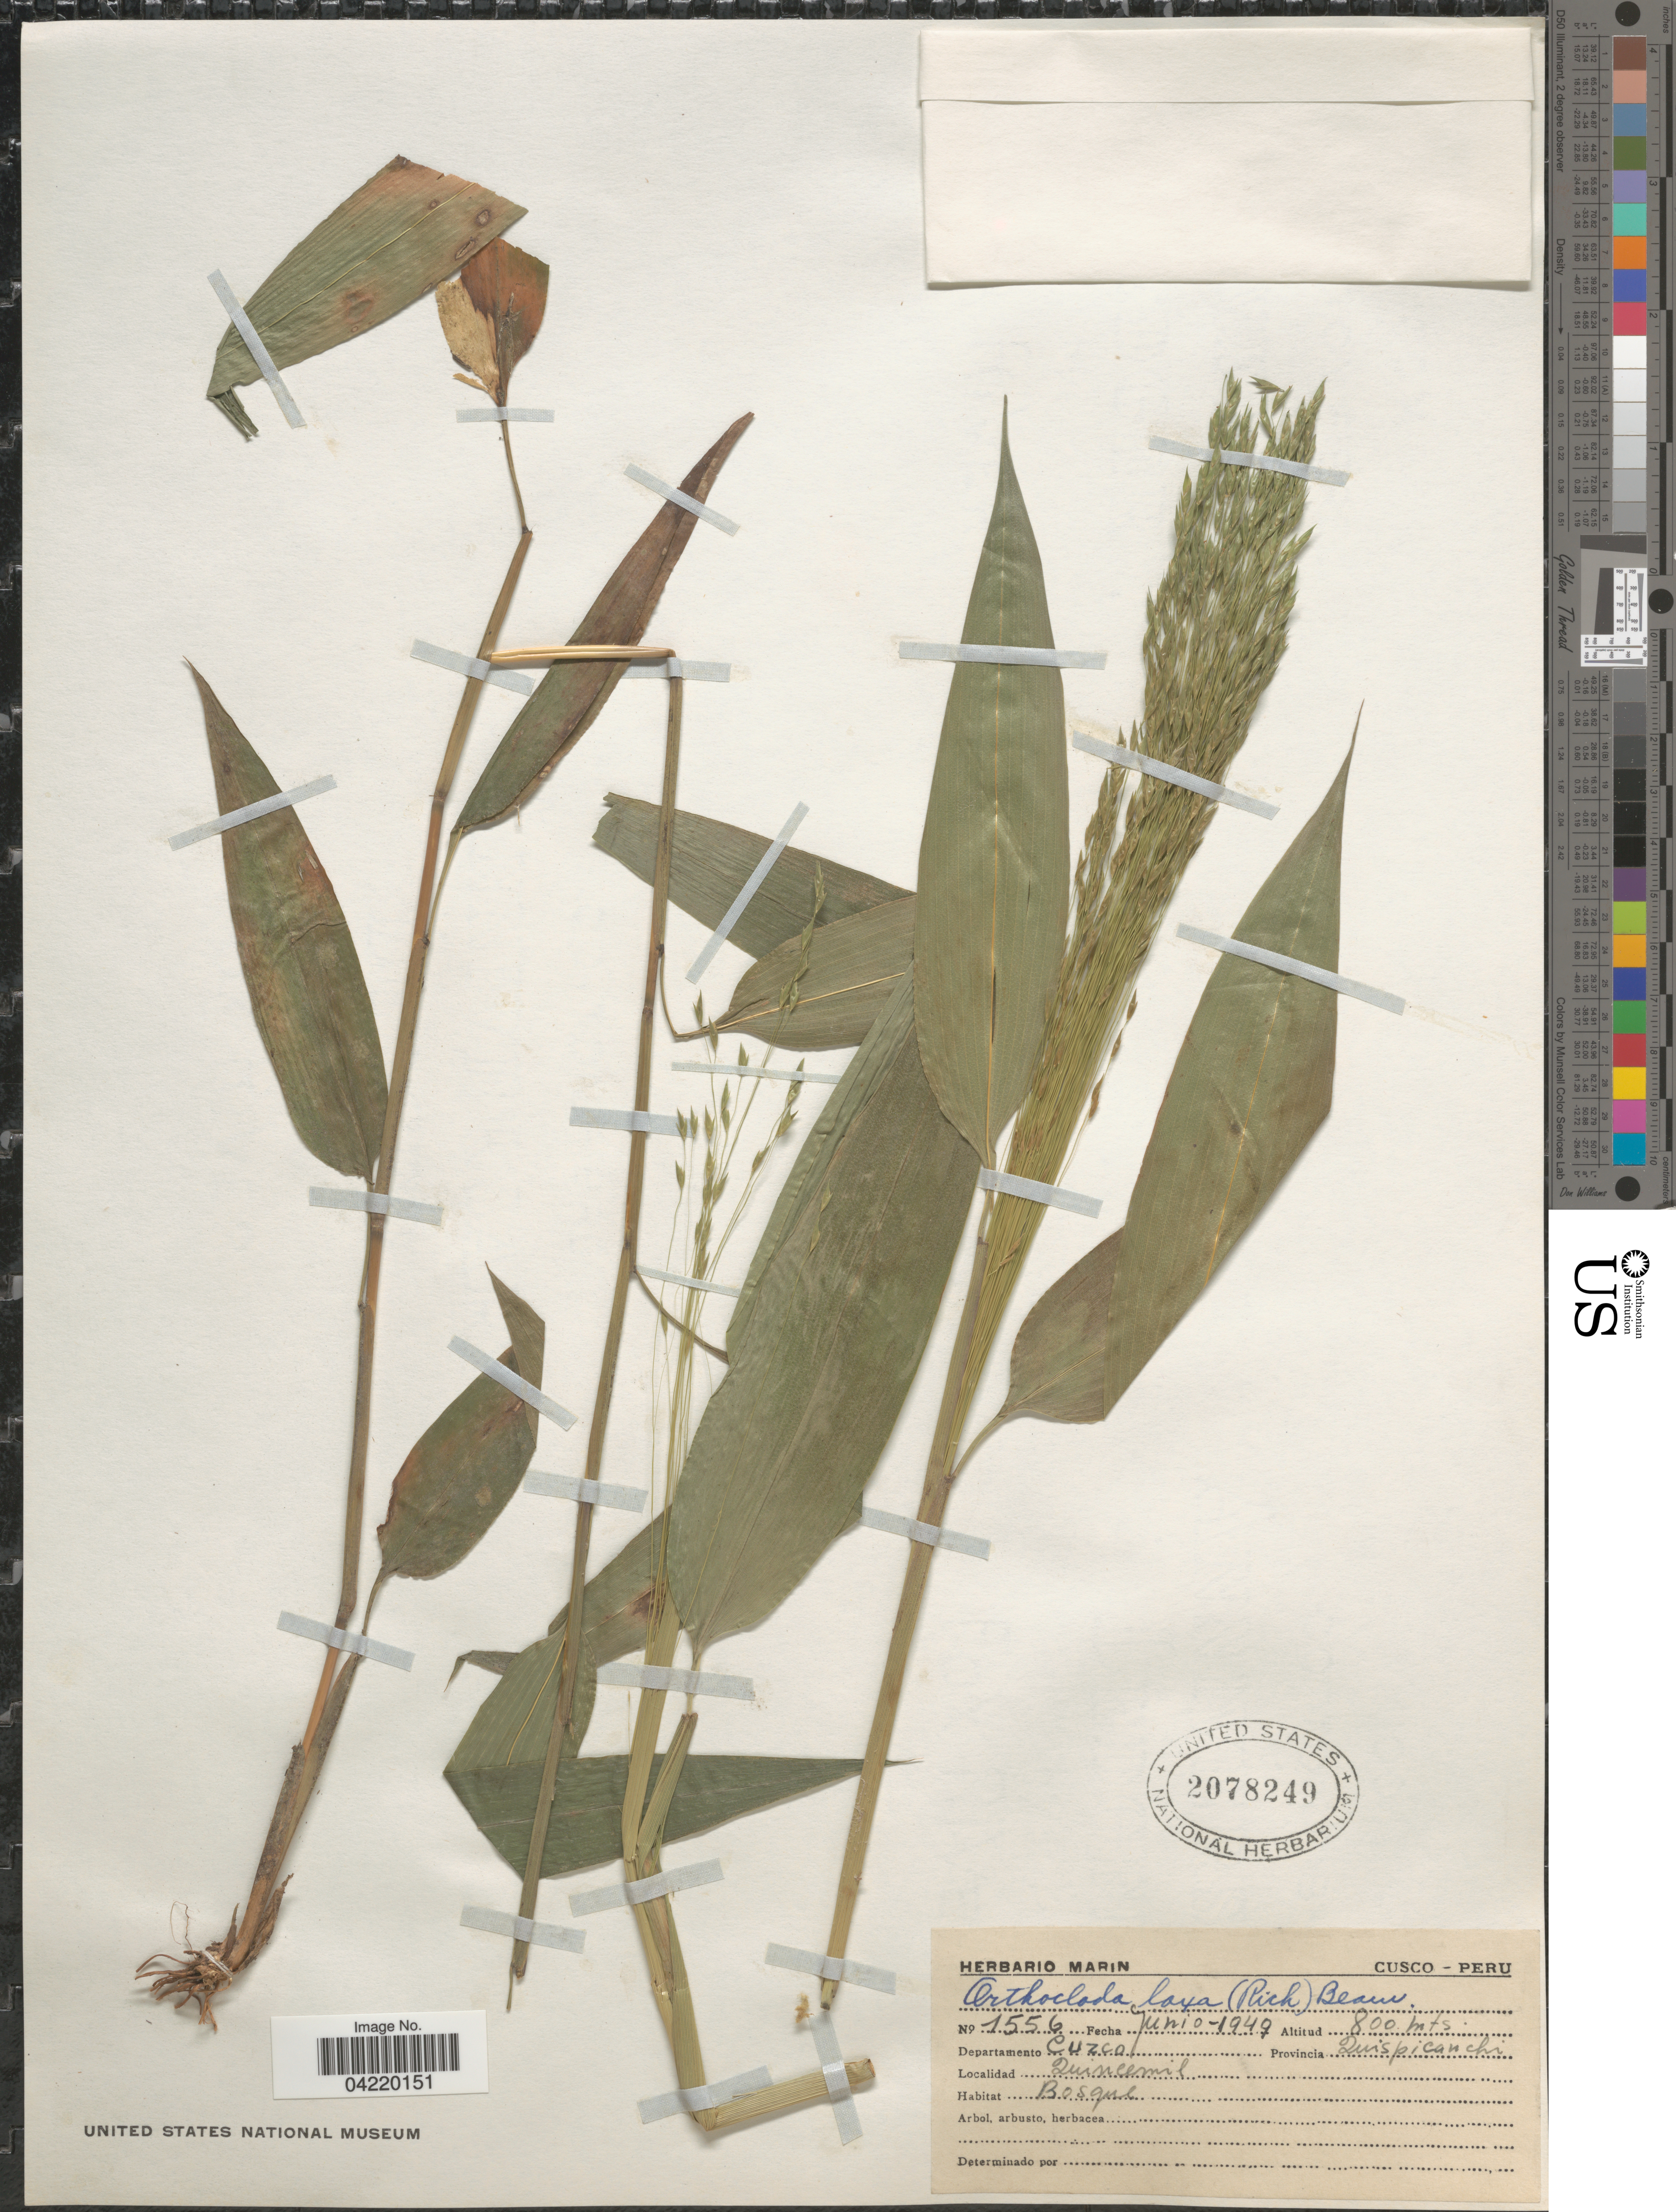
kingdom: Plantae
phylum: Tracheophyta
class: Liliopsida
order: Poales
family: Poaceae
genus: Orthoclada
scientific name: Orthoclada laxa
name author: P. Beauv.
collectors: ex herb. Marin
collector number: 1556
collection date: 1949-06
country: Peru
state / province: Cusco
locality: Departamento Cuzco. Provincia Quispicanchi.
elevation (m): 800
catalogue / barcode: US 2078249